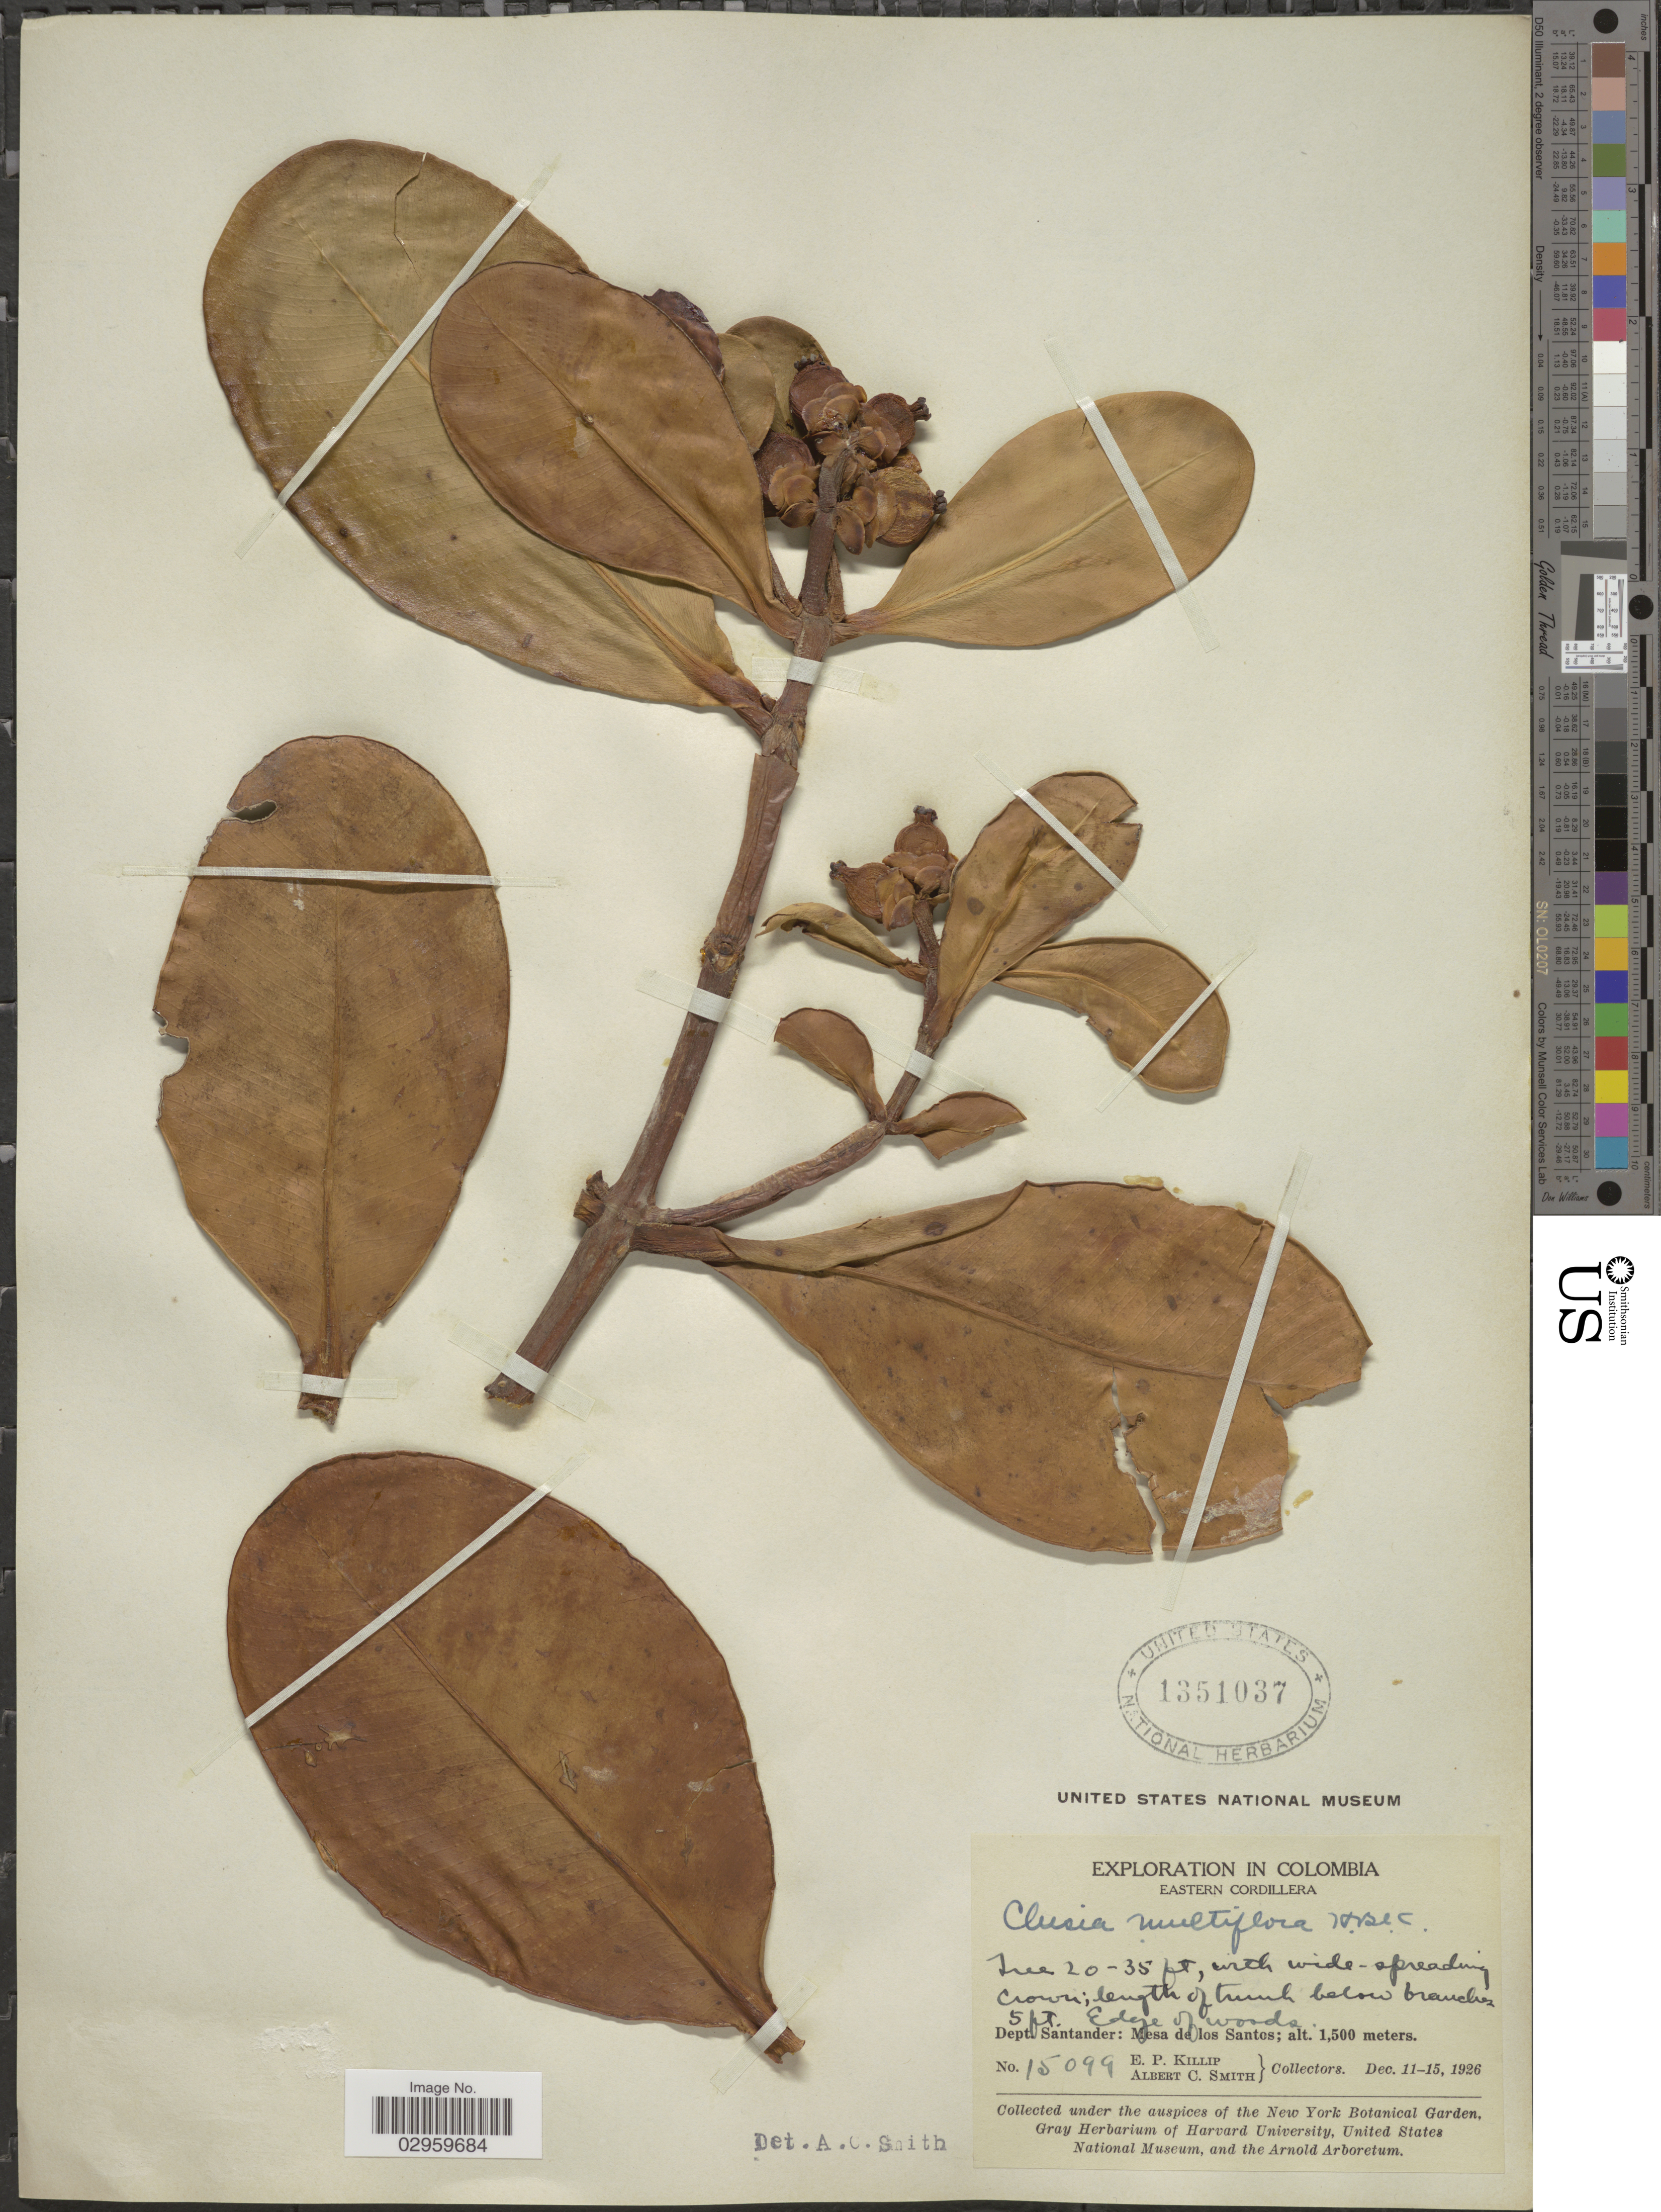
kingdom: Plantae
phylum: Tracheophyta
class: Magnoliopsida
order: Malpighiales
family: Clusiaceae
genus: Clusia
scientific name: Clusia multiflora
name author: Kunth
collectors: E. P. Killip & A. C. Smith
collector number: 15099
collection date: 1926-12-11/1926-12-15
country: Colombia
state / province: Santander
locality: Eastern Cordillera. Dept. Santander: Mesa de los Santos.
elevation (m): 1500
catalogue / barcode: US 1351037